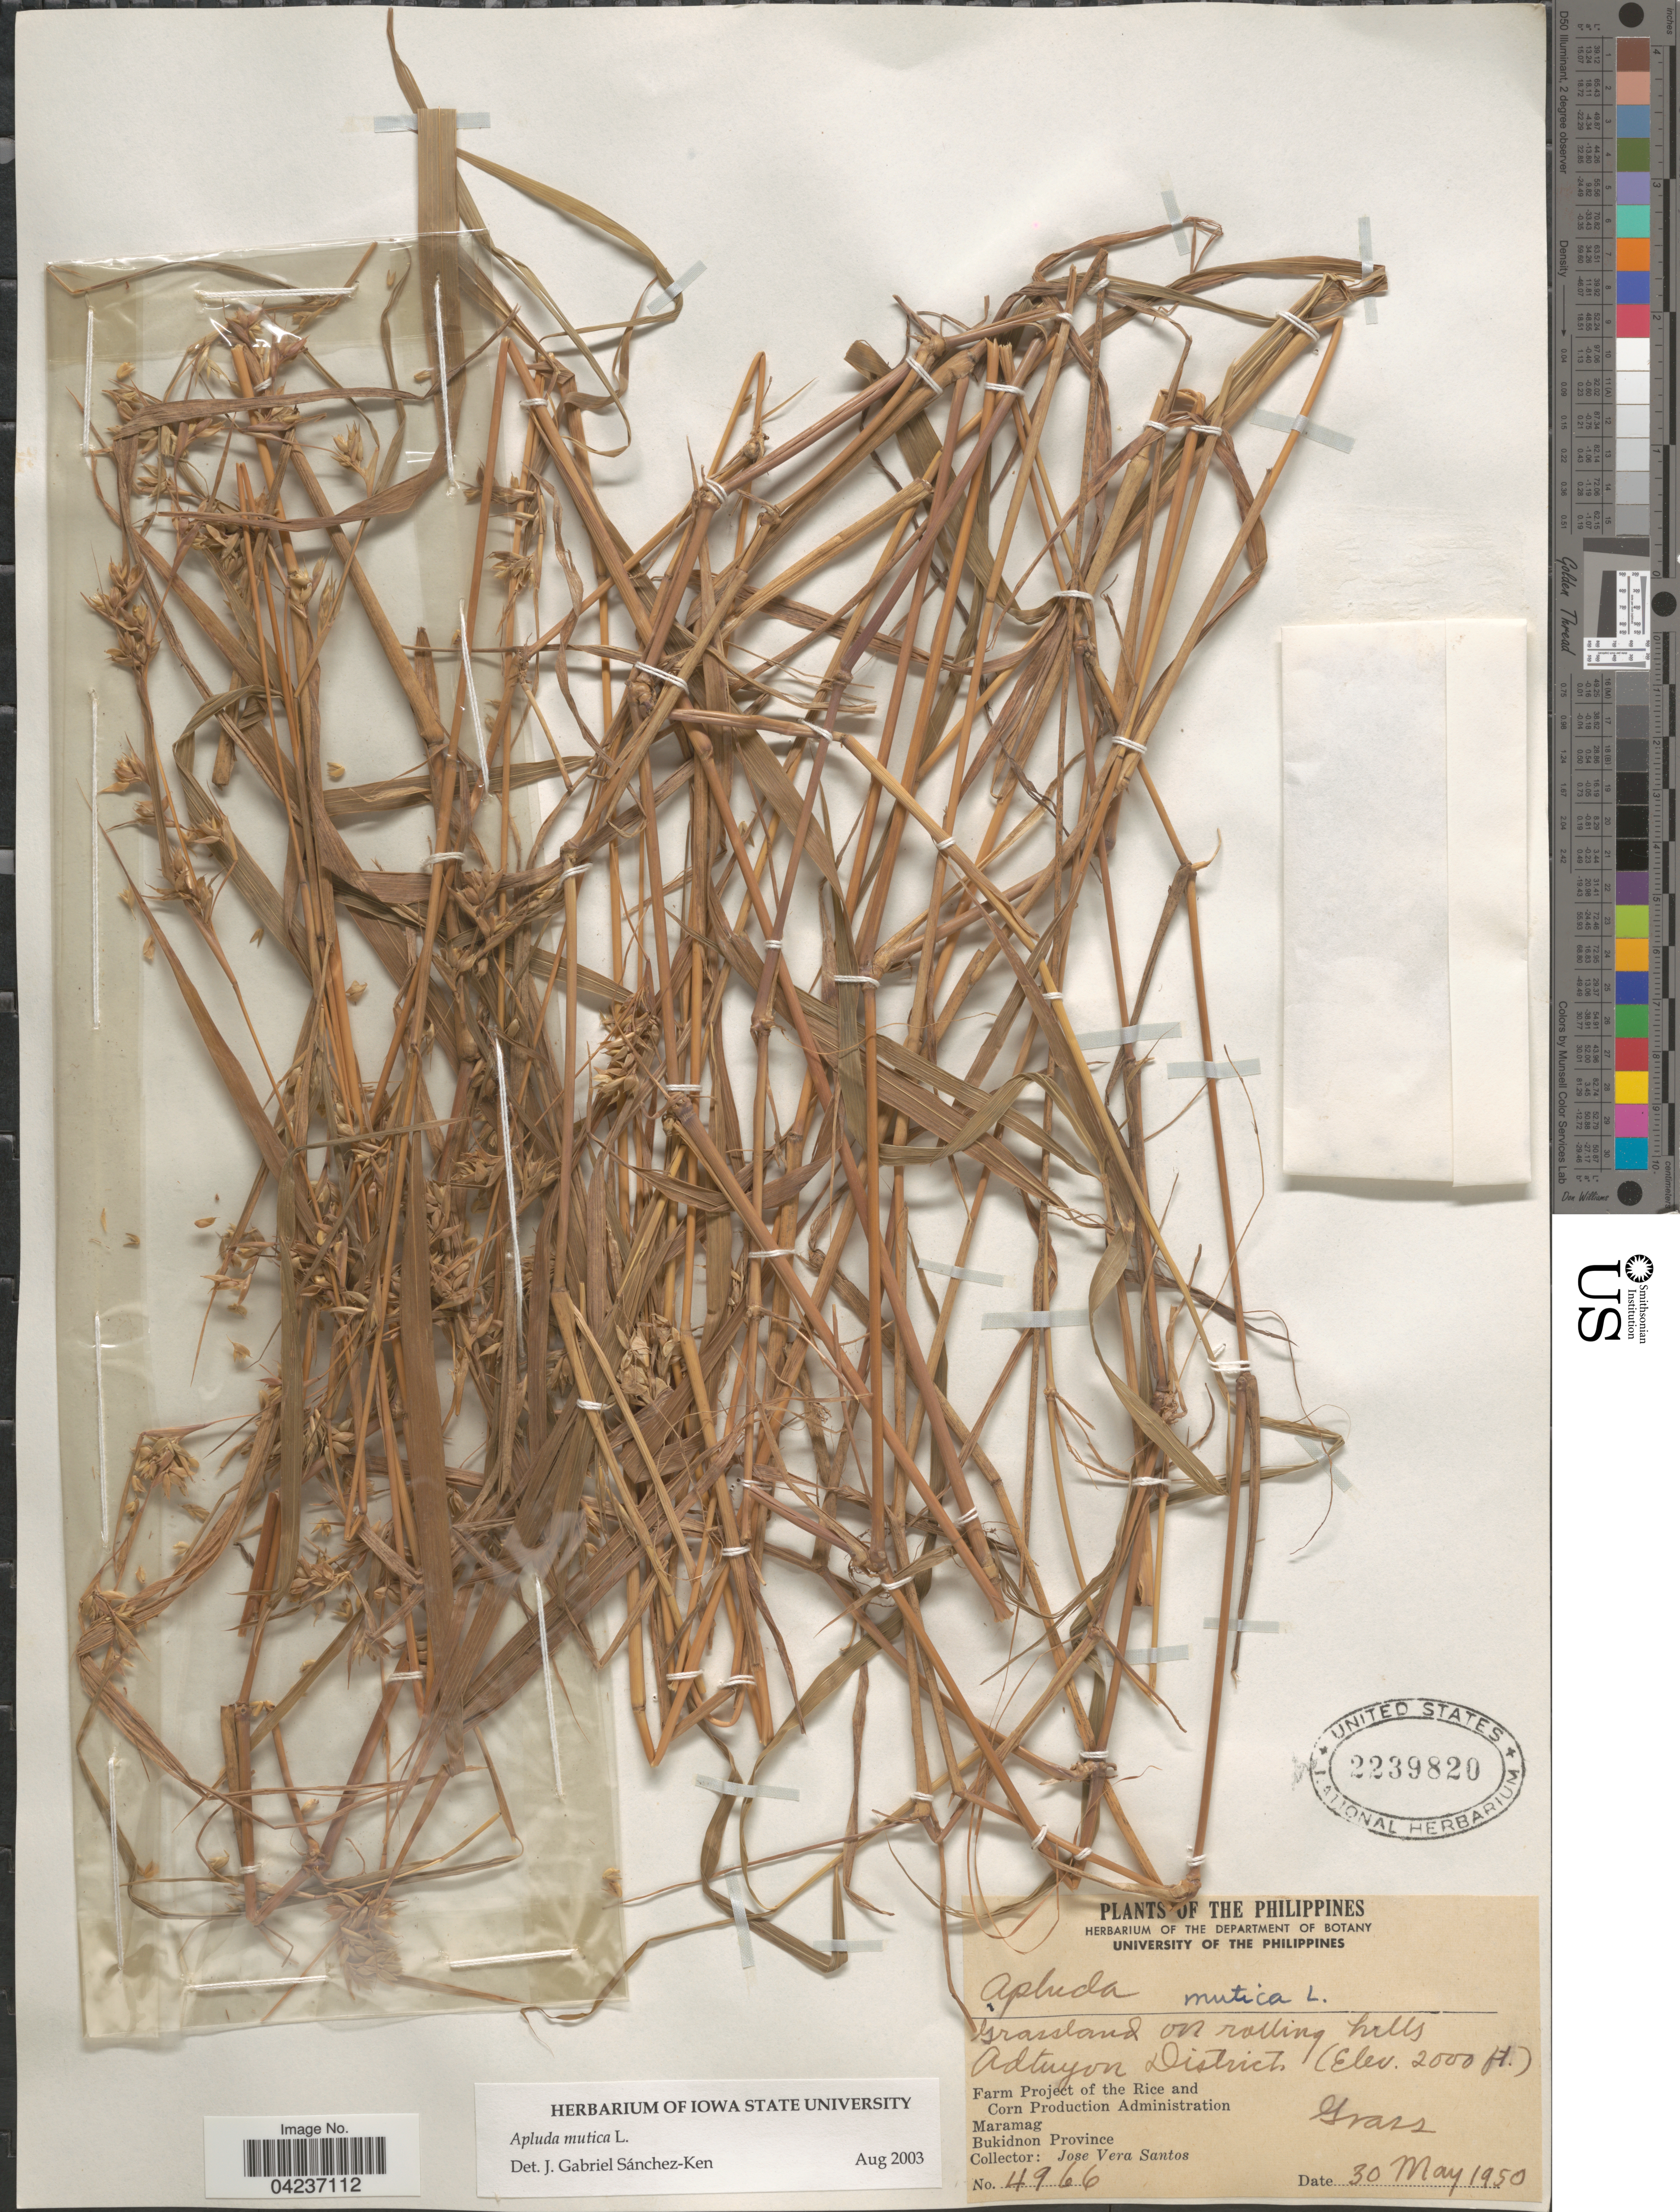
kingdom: Plantae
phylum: Tracheophyta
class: Liliopsida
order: Poales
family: Poaceae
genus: Apluda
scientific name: Apluda mutica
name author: L.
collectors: J. Santos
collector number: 4966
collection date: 1950-05-30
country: Philippines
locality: Grassland on rolling hills Adtuyon District. Farm Project of the Rice and Corn Production Administration. maramag. Bukidnon Province.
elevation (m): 610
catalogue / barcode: US 2239820